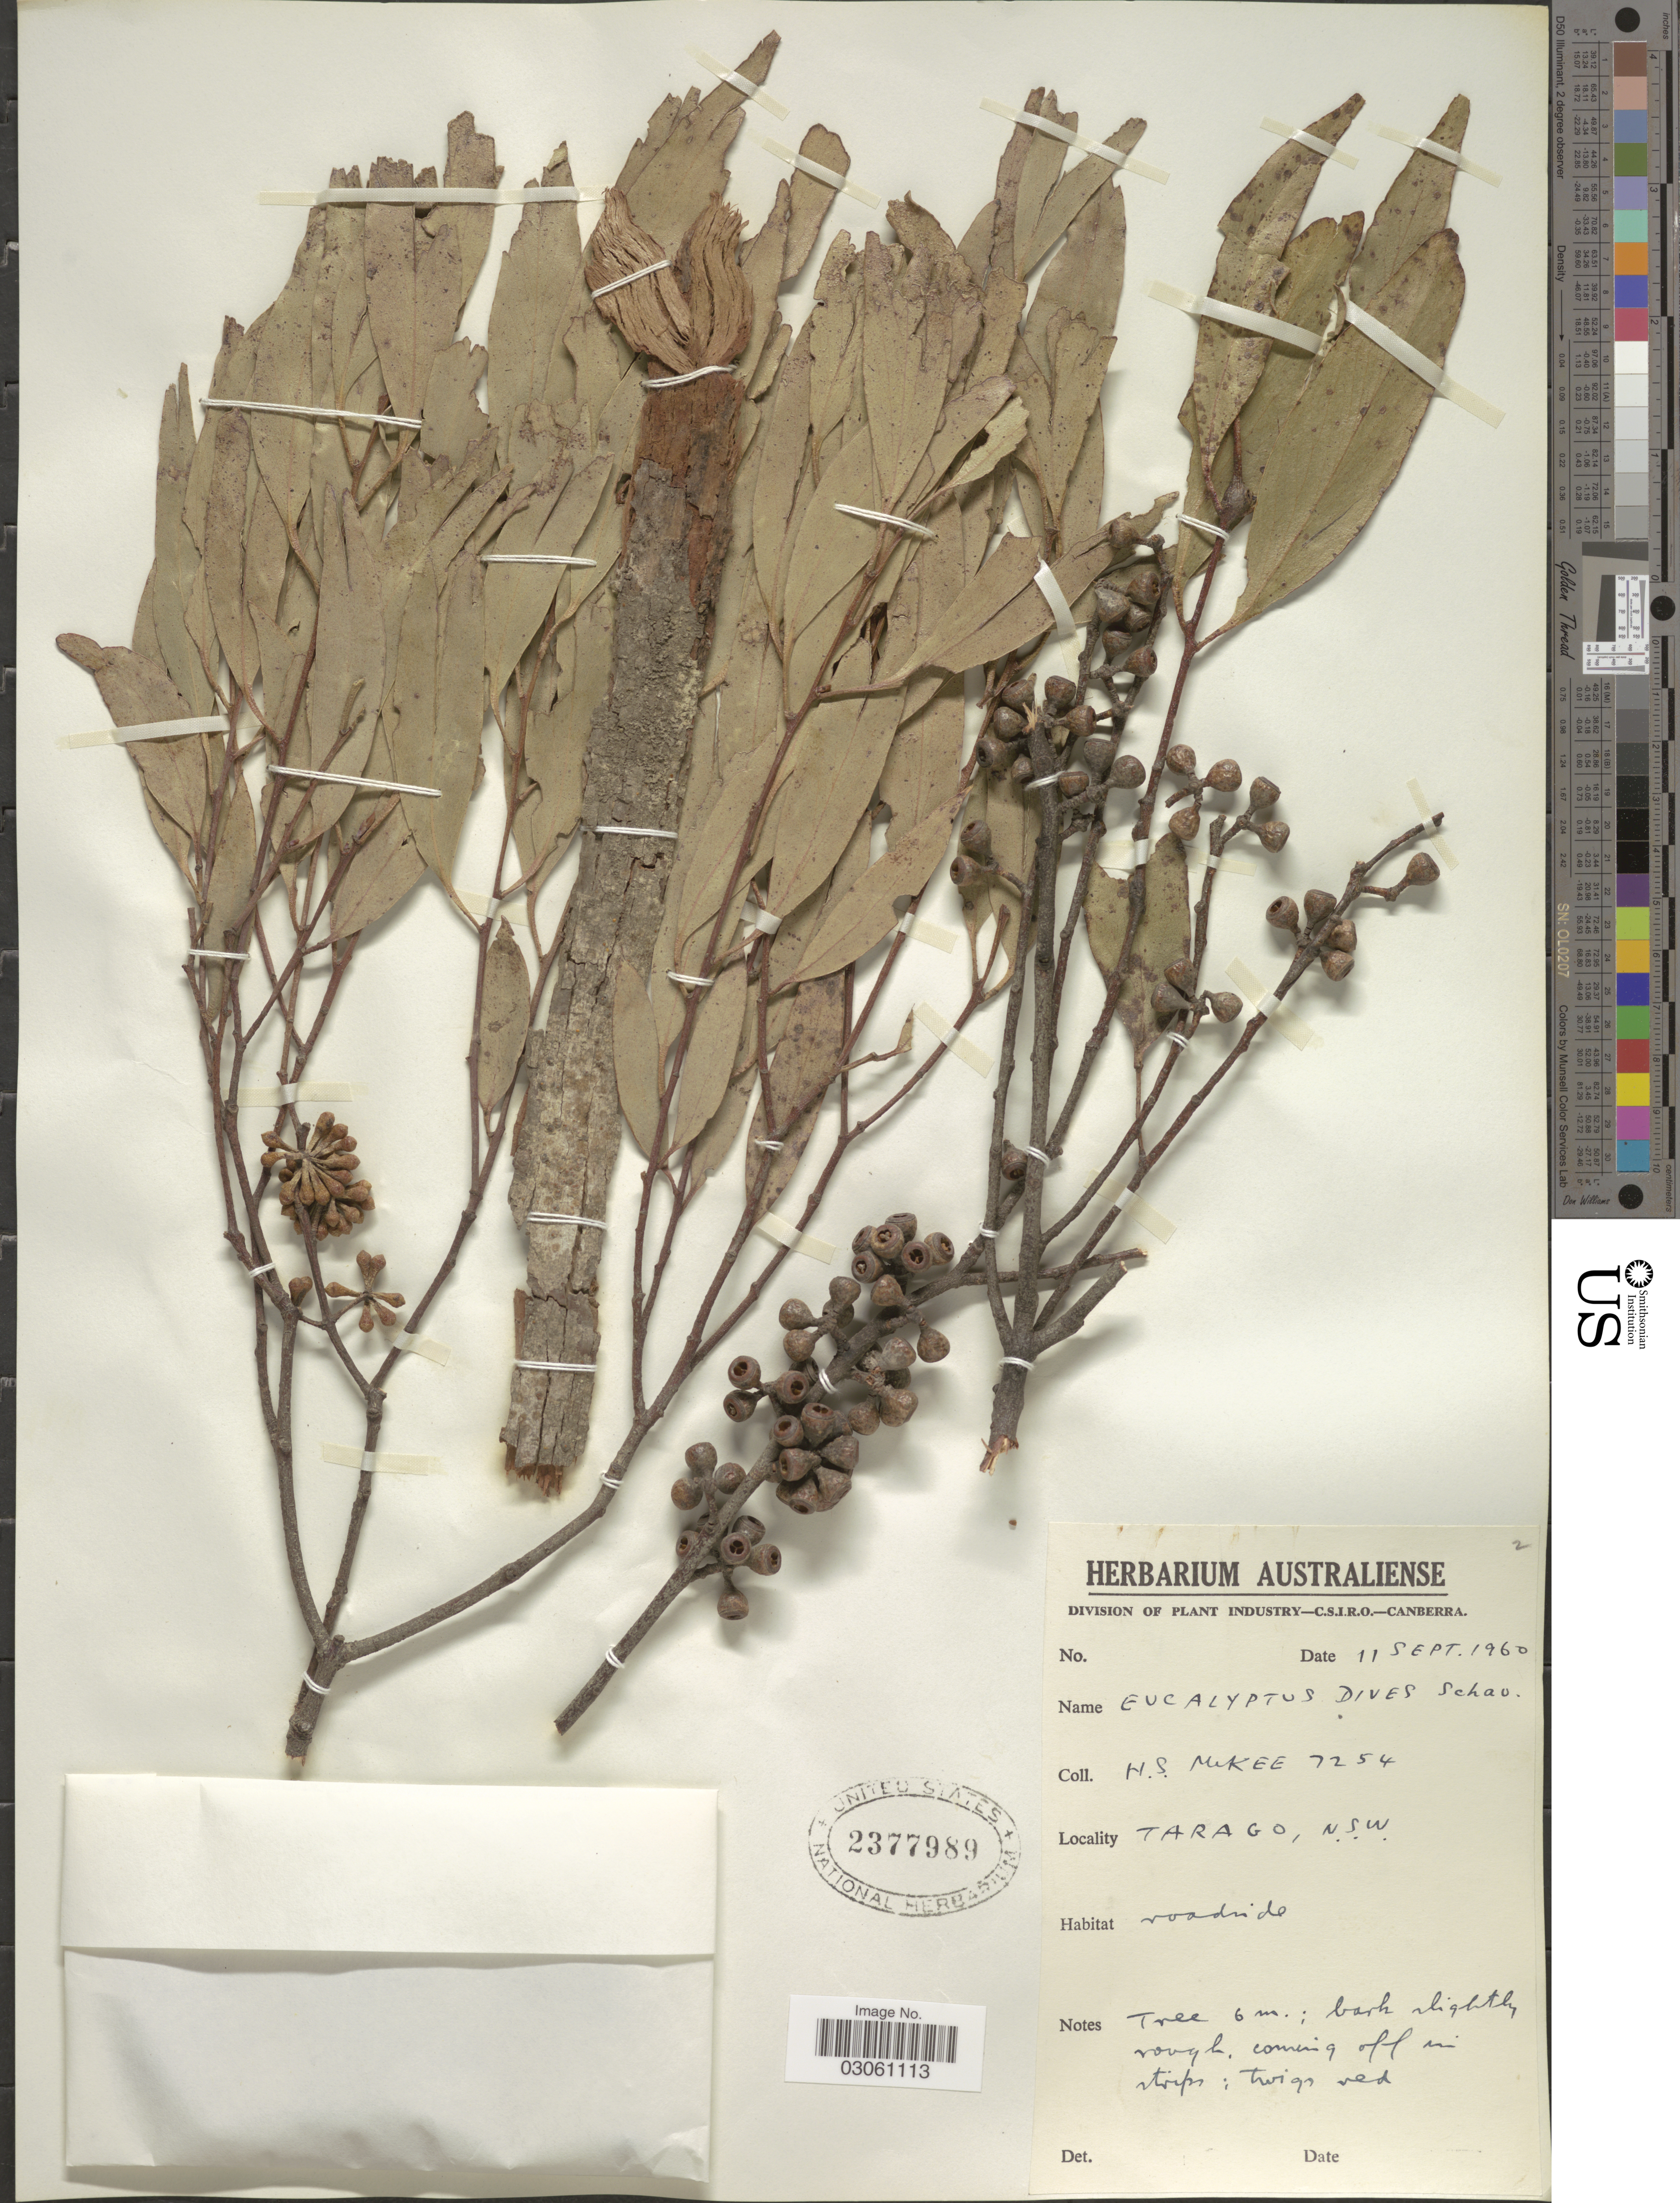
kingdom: Plantae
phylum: Tracheophyta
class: Magnoliopsida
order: Myrtales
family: Myrtaceae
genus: Eucalyptus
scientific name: Eucalyptus dives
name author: Schauer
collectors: H. S. McKee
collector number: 7254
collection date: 1960-09-11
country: Australia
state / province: New South Wales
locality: Tarago.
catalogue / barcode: US 2377989